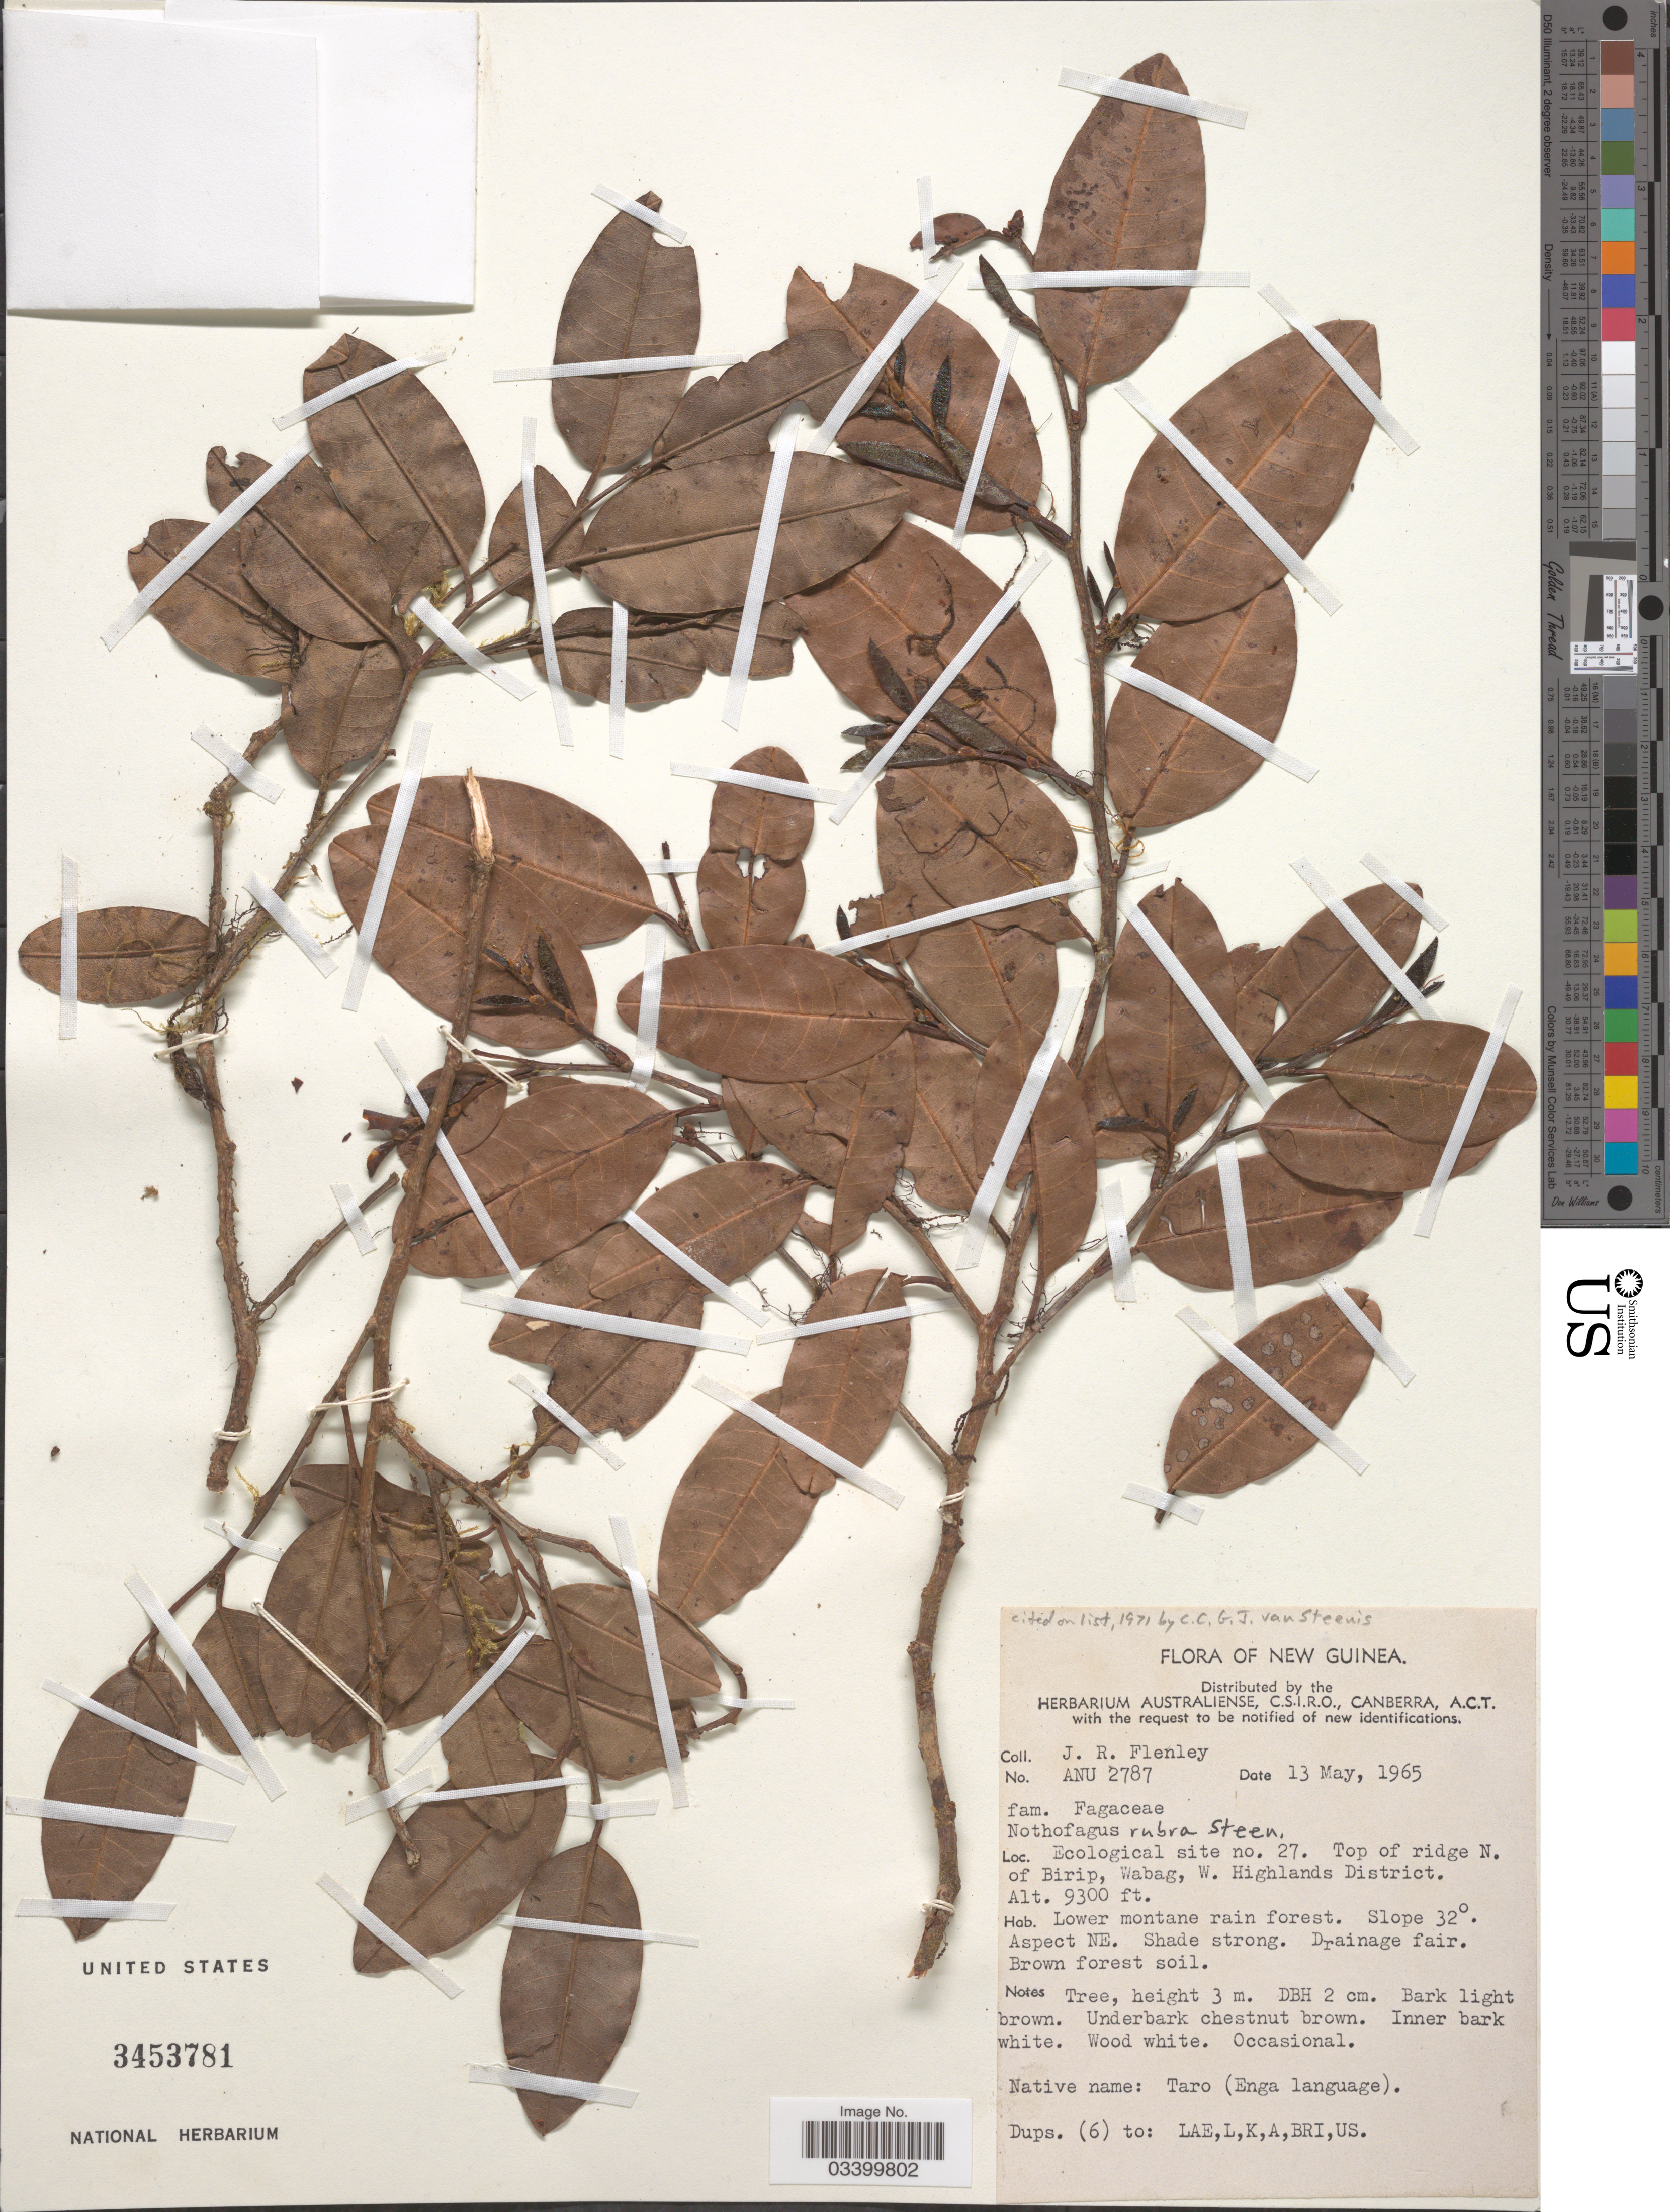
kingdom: Plantae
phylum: Tracheophyta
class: Magnoliopsida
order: Fagales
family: Nothofagaceae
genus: Nothofagus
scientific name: Nothofagus rubra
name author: Steenis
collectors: J. Flenley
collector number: ANU 2787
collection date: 1965-05-13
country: Papua New Guinea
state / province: Western Highlands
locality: New Guinea. Ecological site no 27. Top of ridge N. of Birip, Wabag, W. Highlands District. Slope 32°. Aspect NE.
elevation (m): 2835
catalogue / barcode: US 3453781